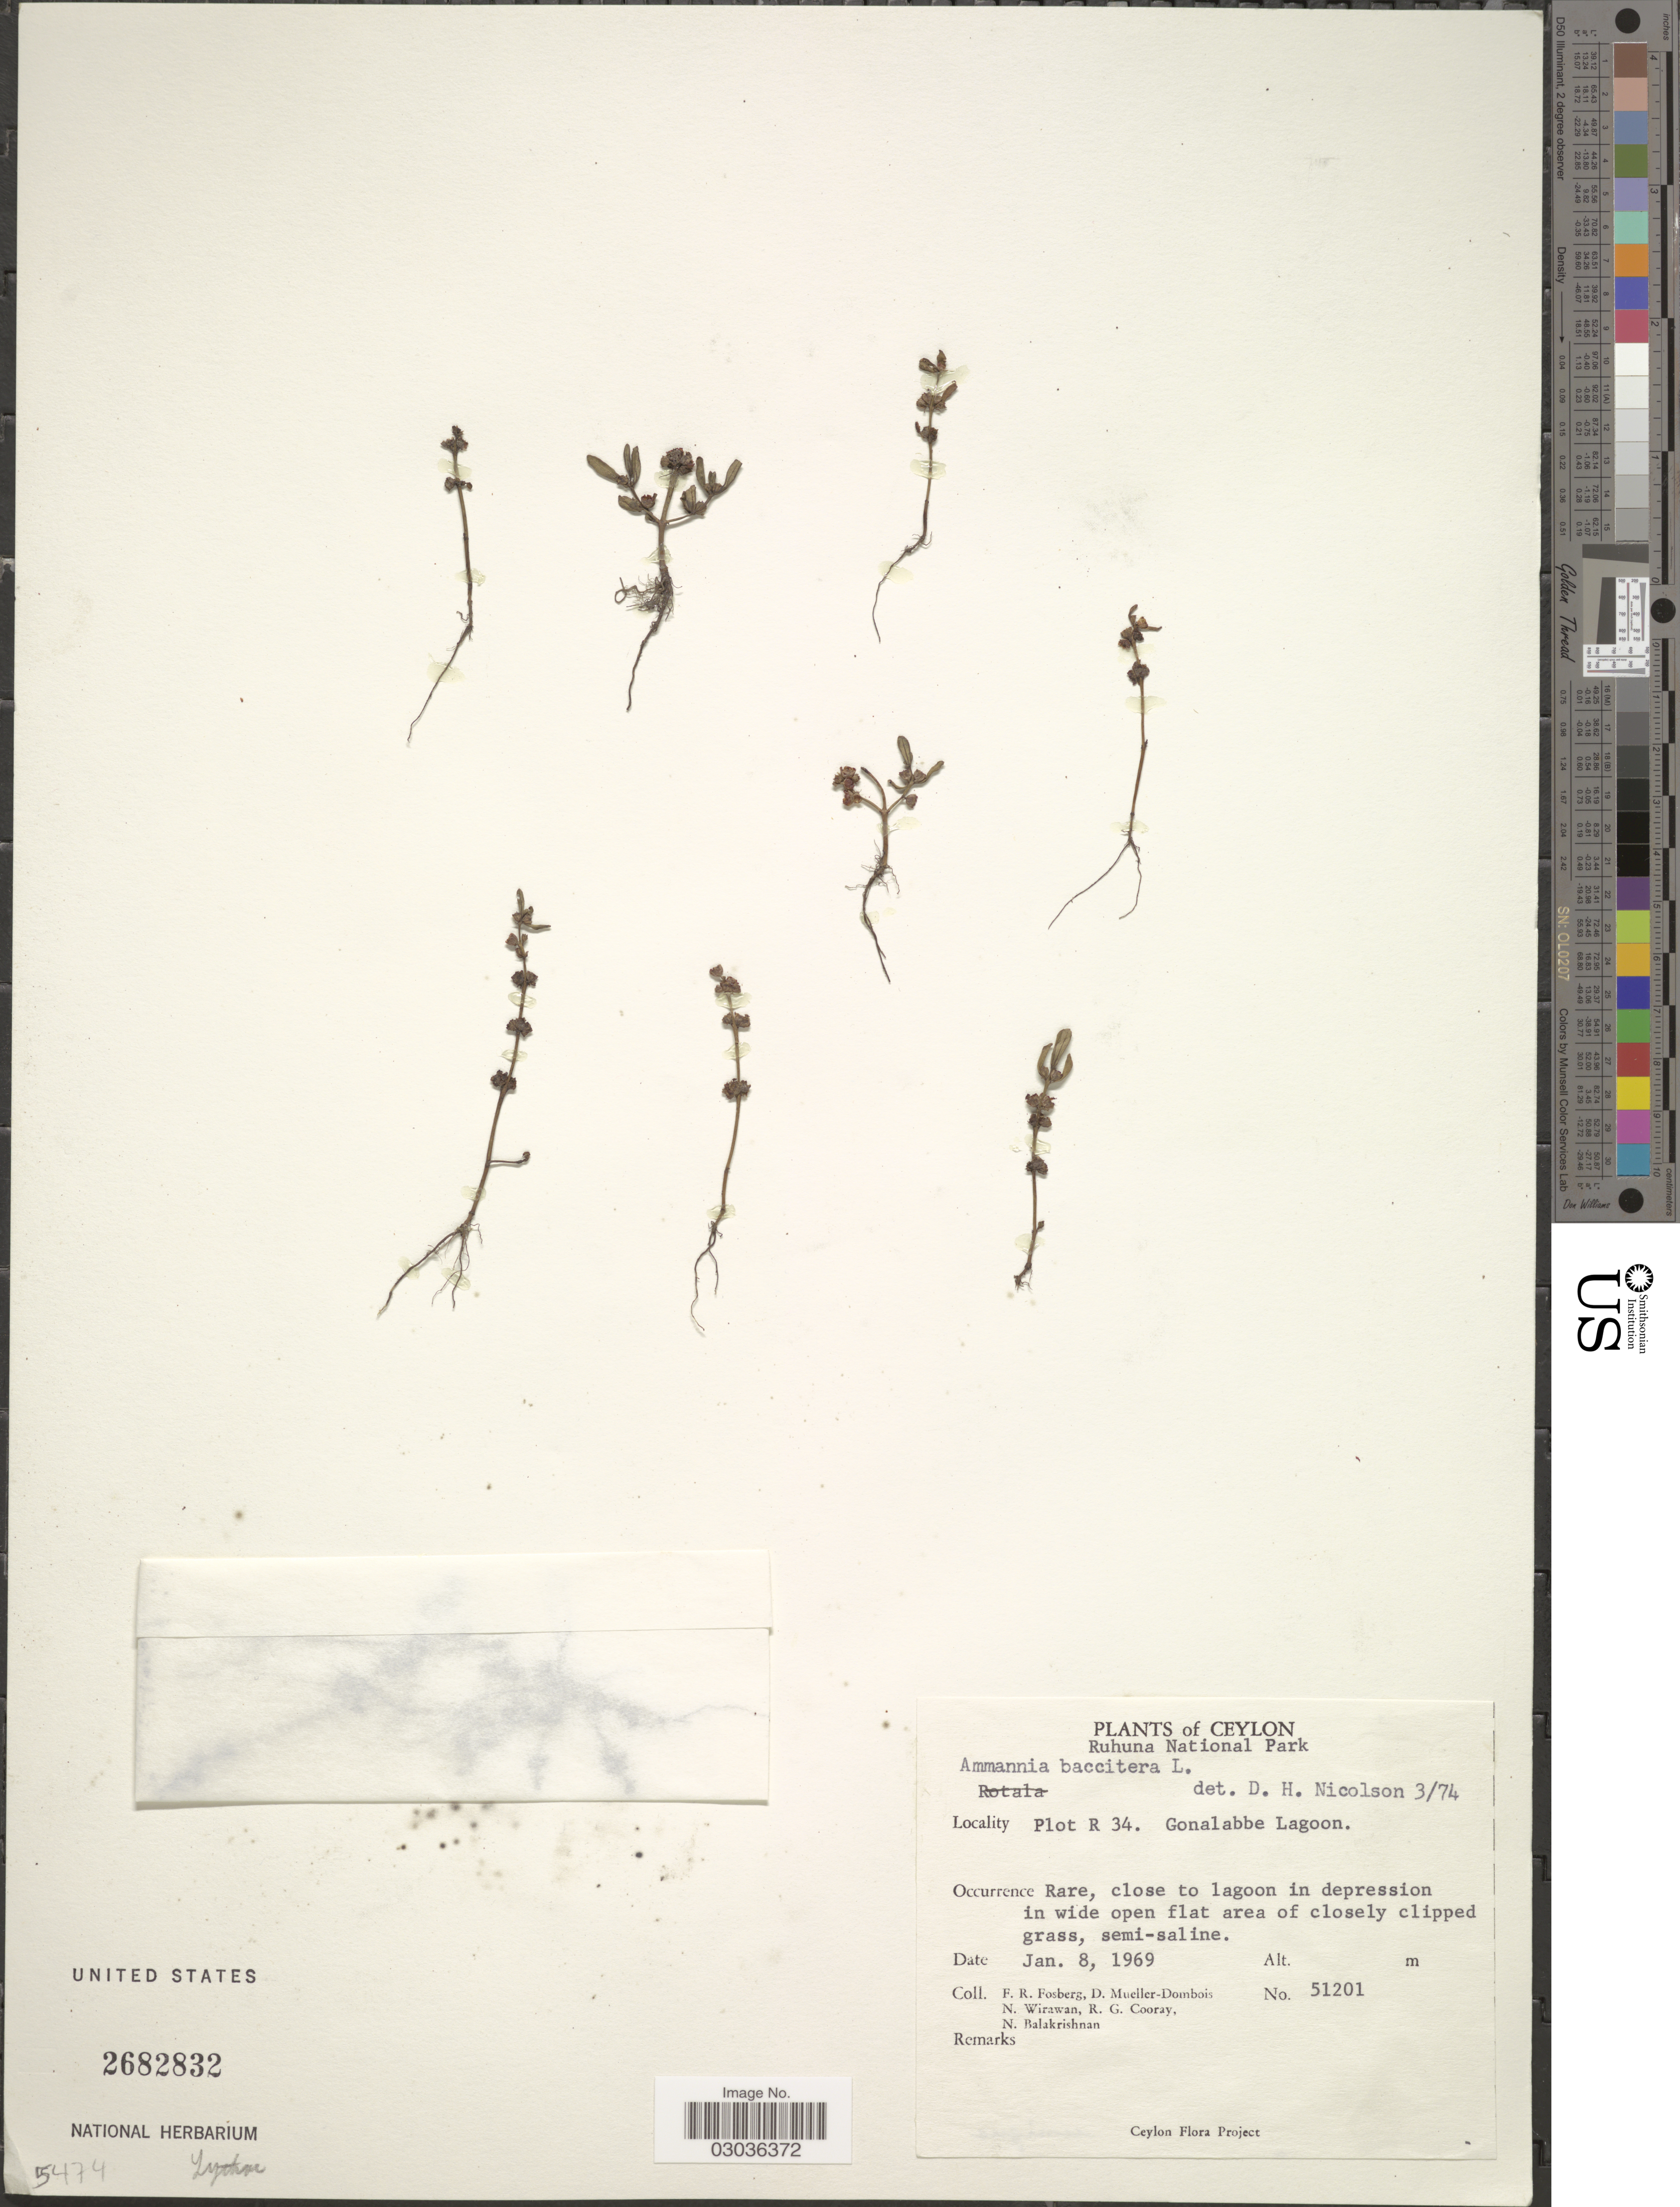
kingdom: Plantae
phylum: Tracheophyta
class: Magnoliopsida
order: Myrtales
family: Lythraceae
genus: Ammannia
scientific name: Ammannia baccifera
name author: L.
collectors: F. R. Fosberg, D. Mueller-Dombois, N. Wirawan, R. Cooray & N. Balakrishnan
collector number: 51201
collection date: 1969-01-08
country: Sri Lanka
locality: Ceylon. Ruhuna National Park. Plot R 34. Gonalabbe Lagoon.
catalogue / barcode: US 2682832